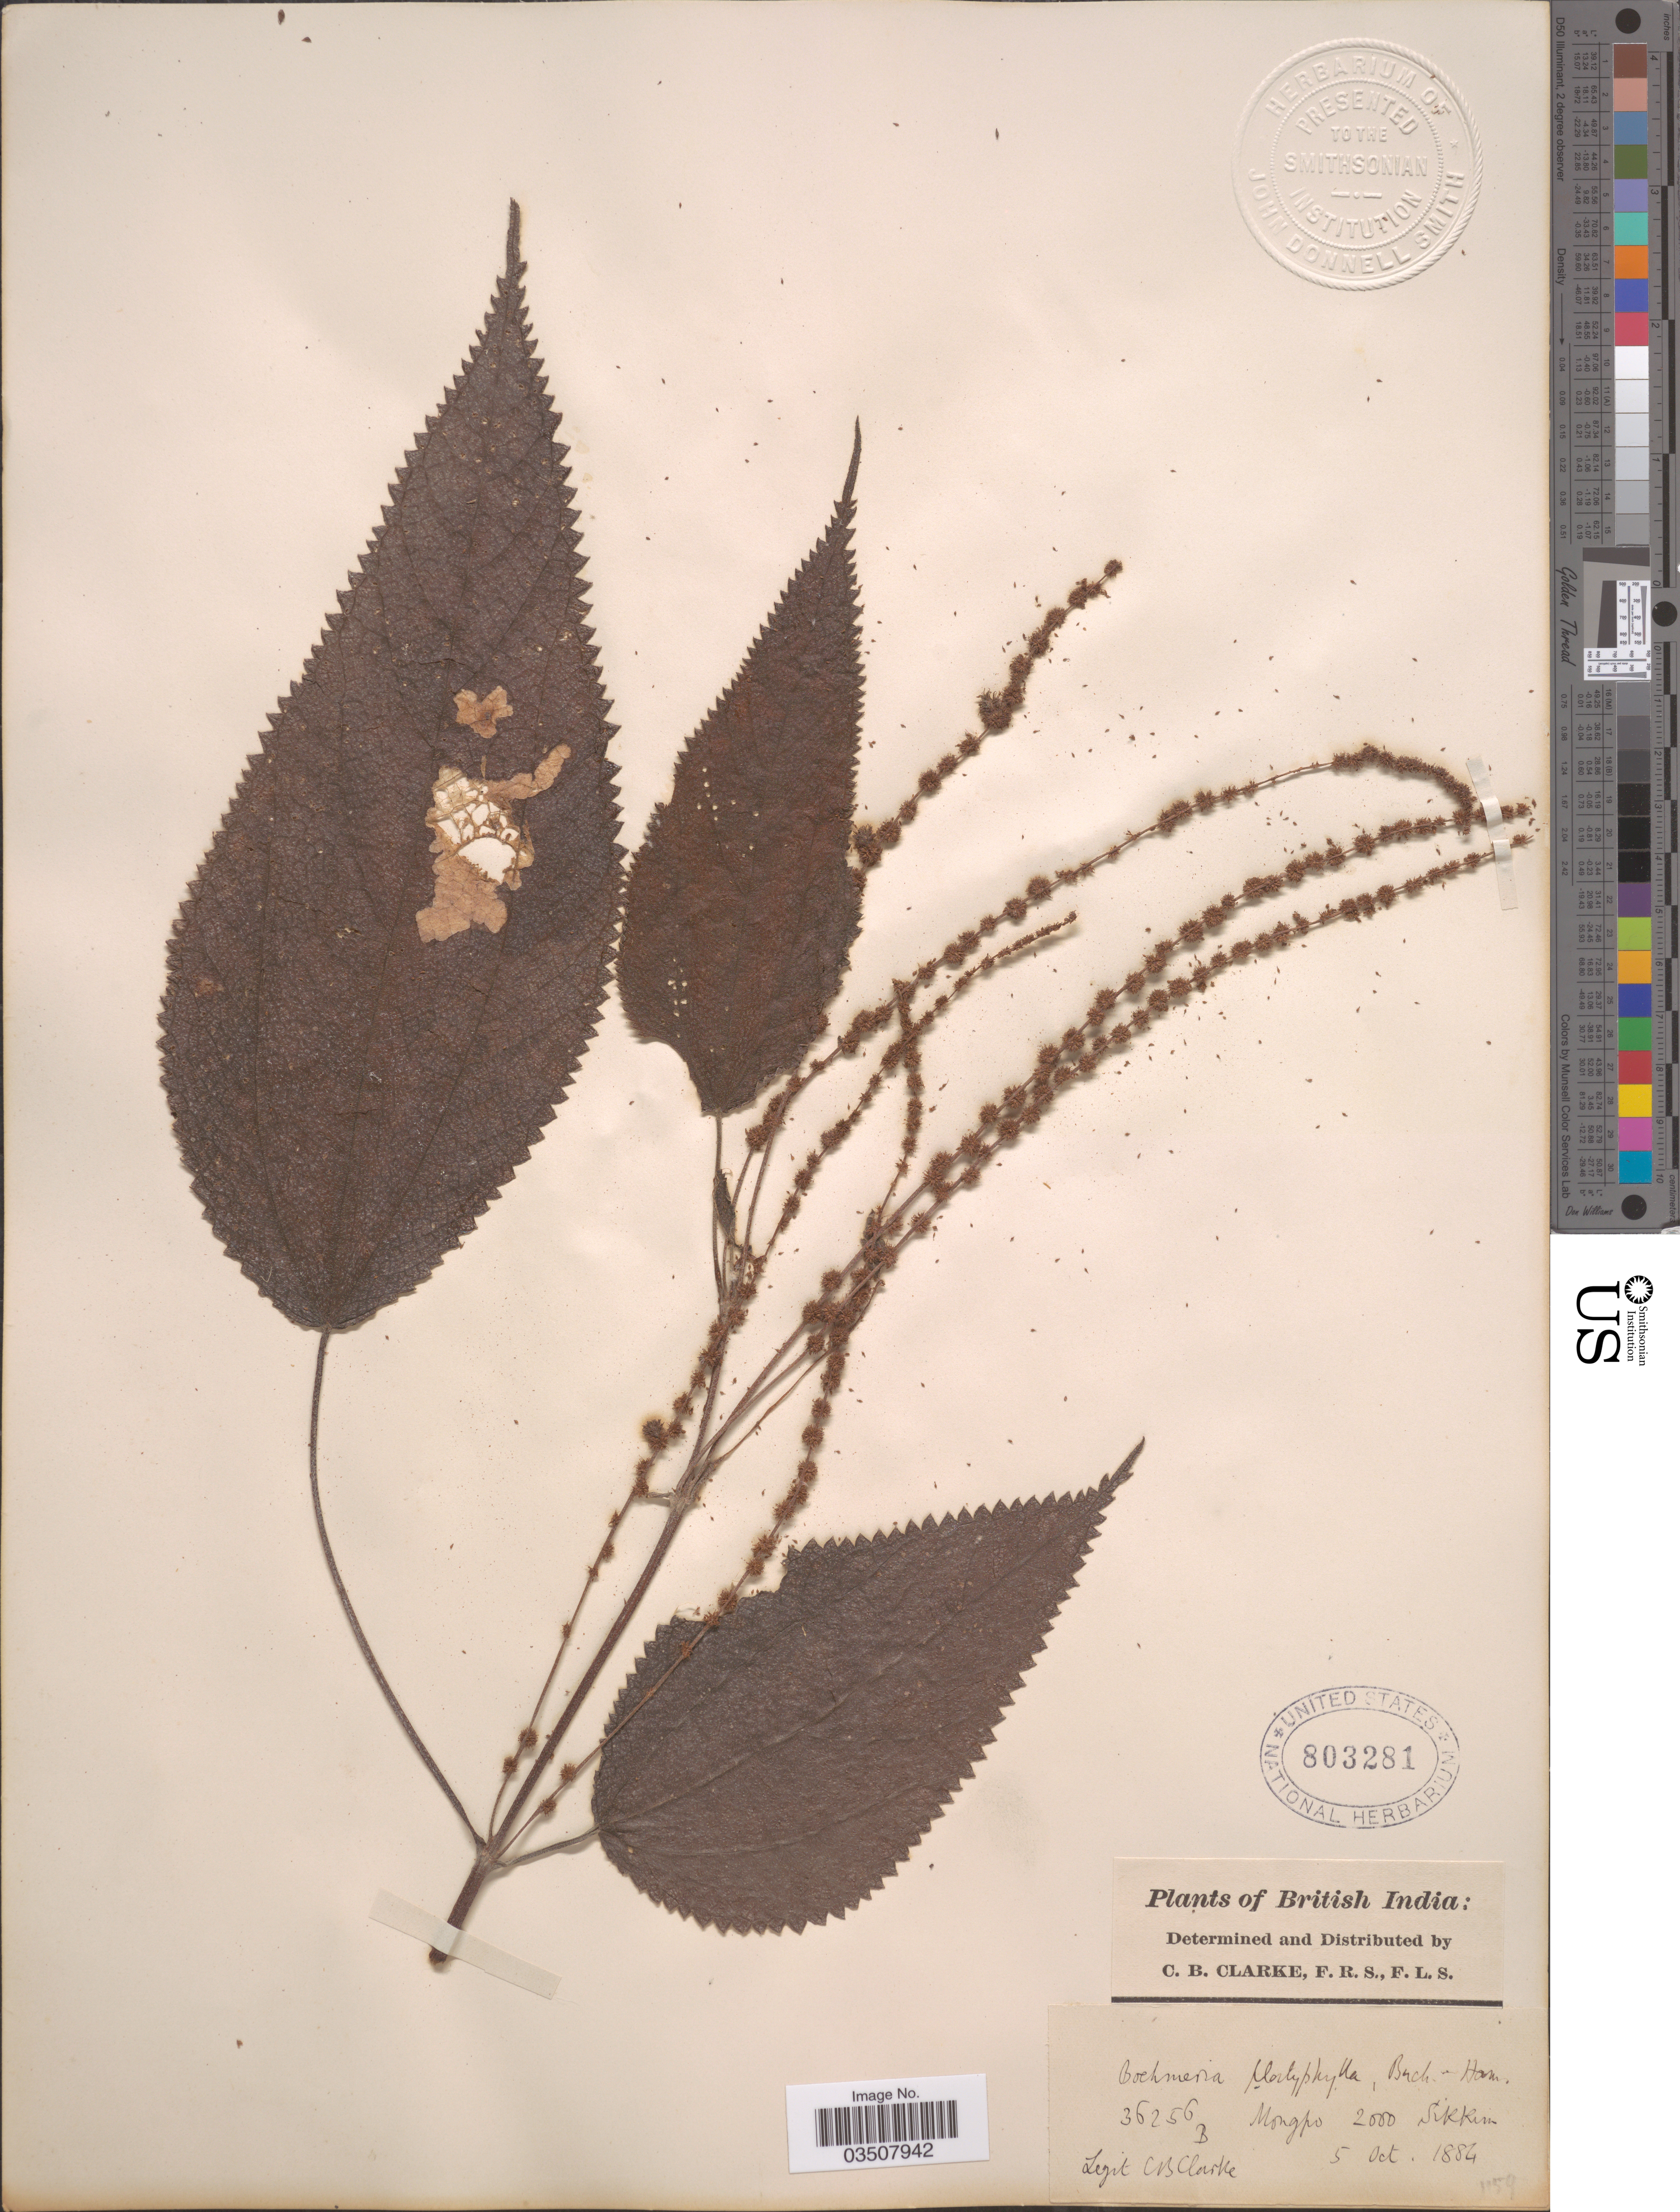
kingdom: Plantae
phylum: Tracheophyta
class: Magnoliopsida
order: Rosales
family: Urticaceae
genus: Boehmeria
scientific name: Boehmeria platyphylla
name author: G. Don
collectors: C. B. Clarke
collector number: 36256B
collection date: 1884-10-05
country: India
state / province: Sikkim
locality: British India. Mongpo.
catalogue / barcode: US 803281